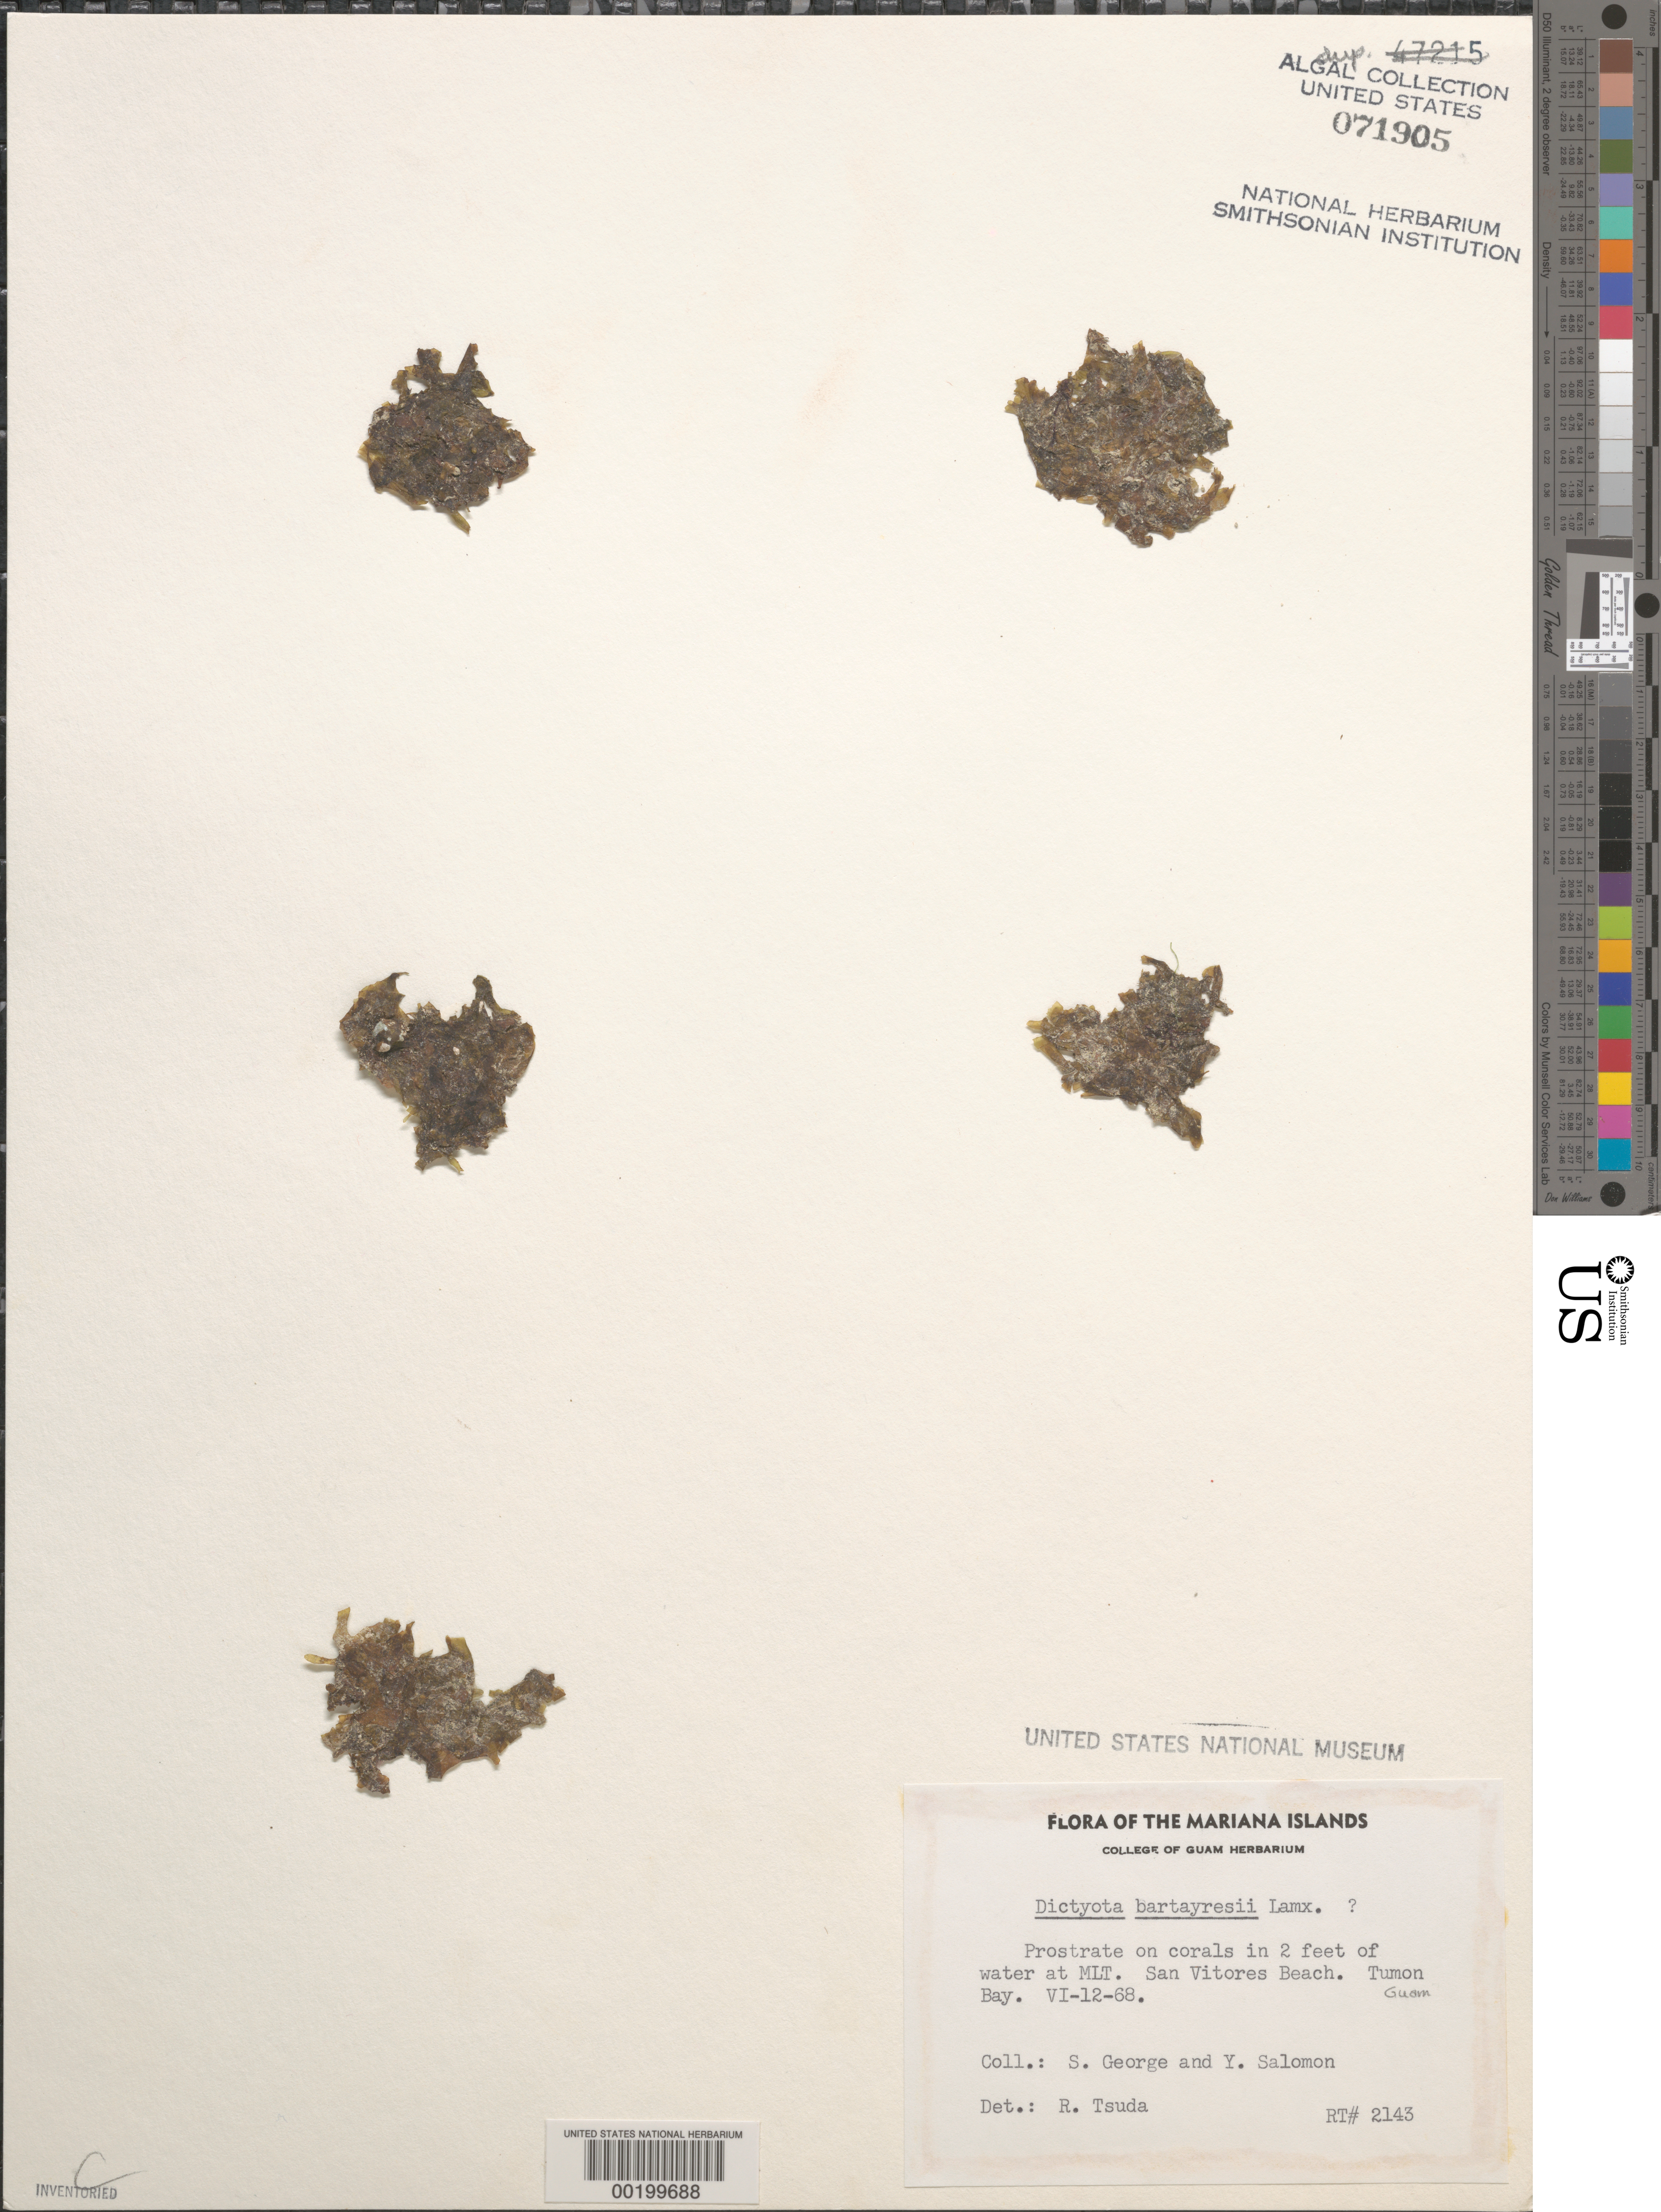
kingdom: Chromista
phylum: Ochrophyta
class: Phaeophyceae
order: Dictyotales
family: Dictyotaceae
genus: Dictyota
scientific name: Dictyota bartayresiana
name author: J.V.Lamouroux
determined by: Tsuda, R. T.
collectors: S. George & Y. Salomon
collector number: Rt 2143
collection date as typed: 12 Jun 1968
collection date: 1968-06-12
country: Guam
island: Guam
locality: Tumon Bay, San Vitores Beach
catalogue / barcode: US 71905